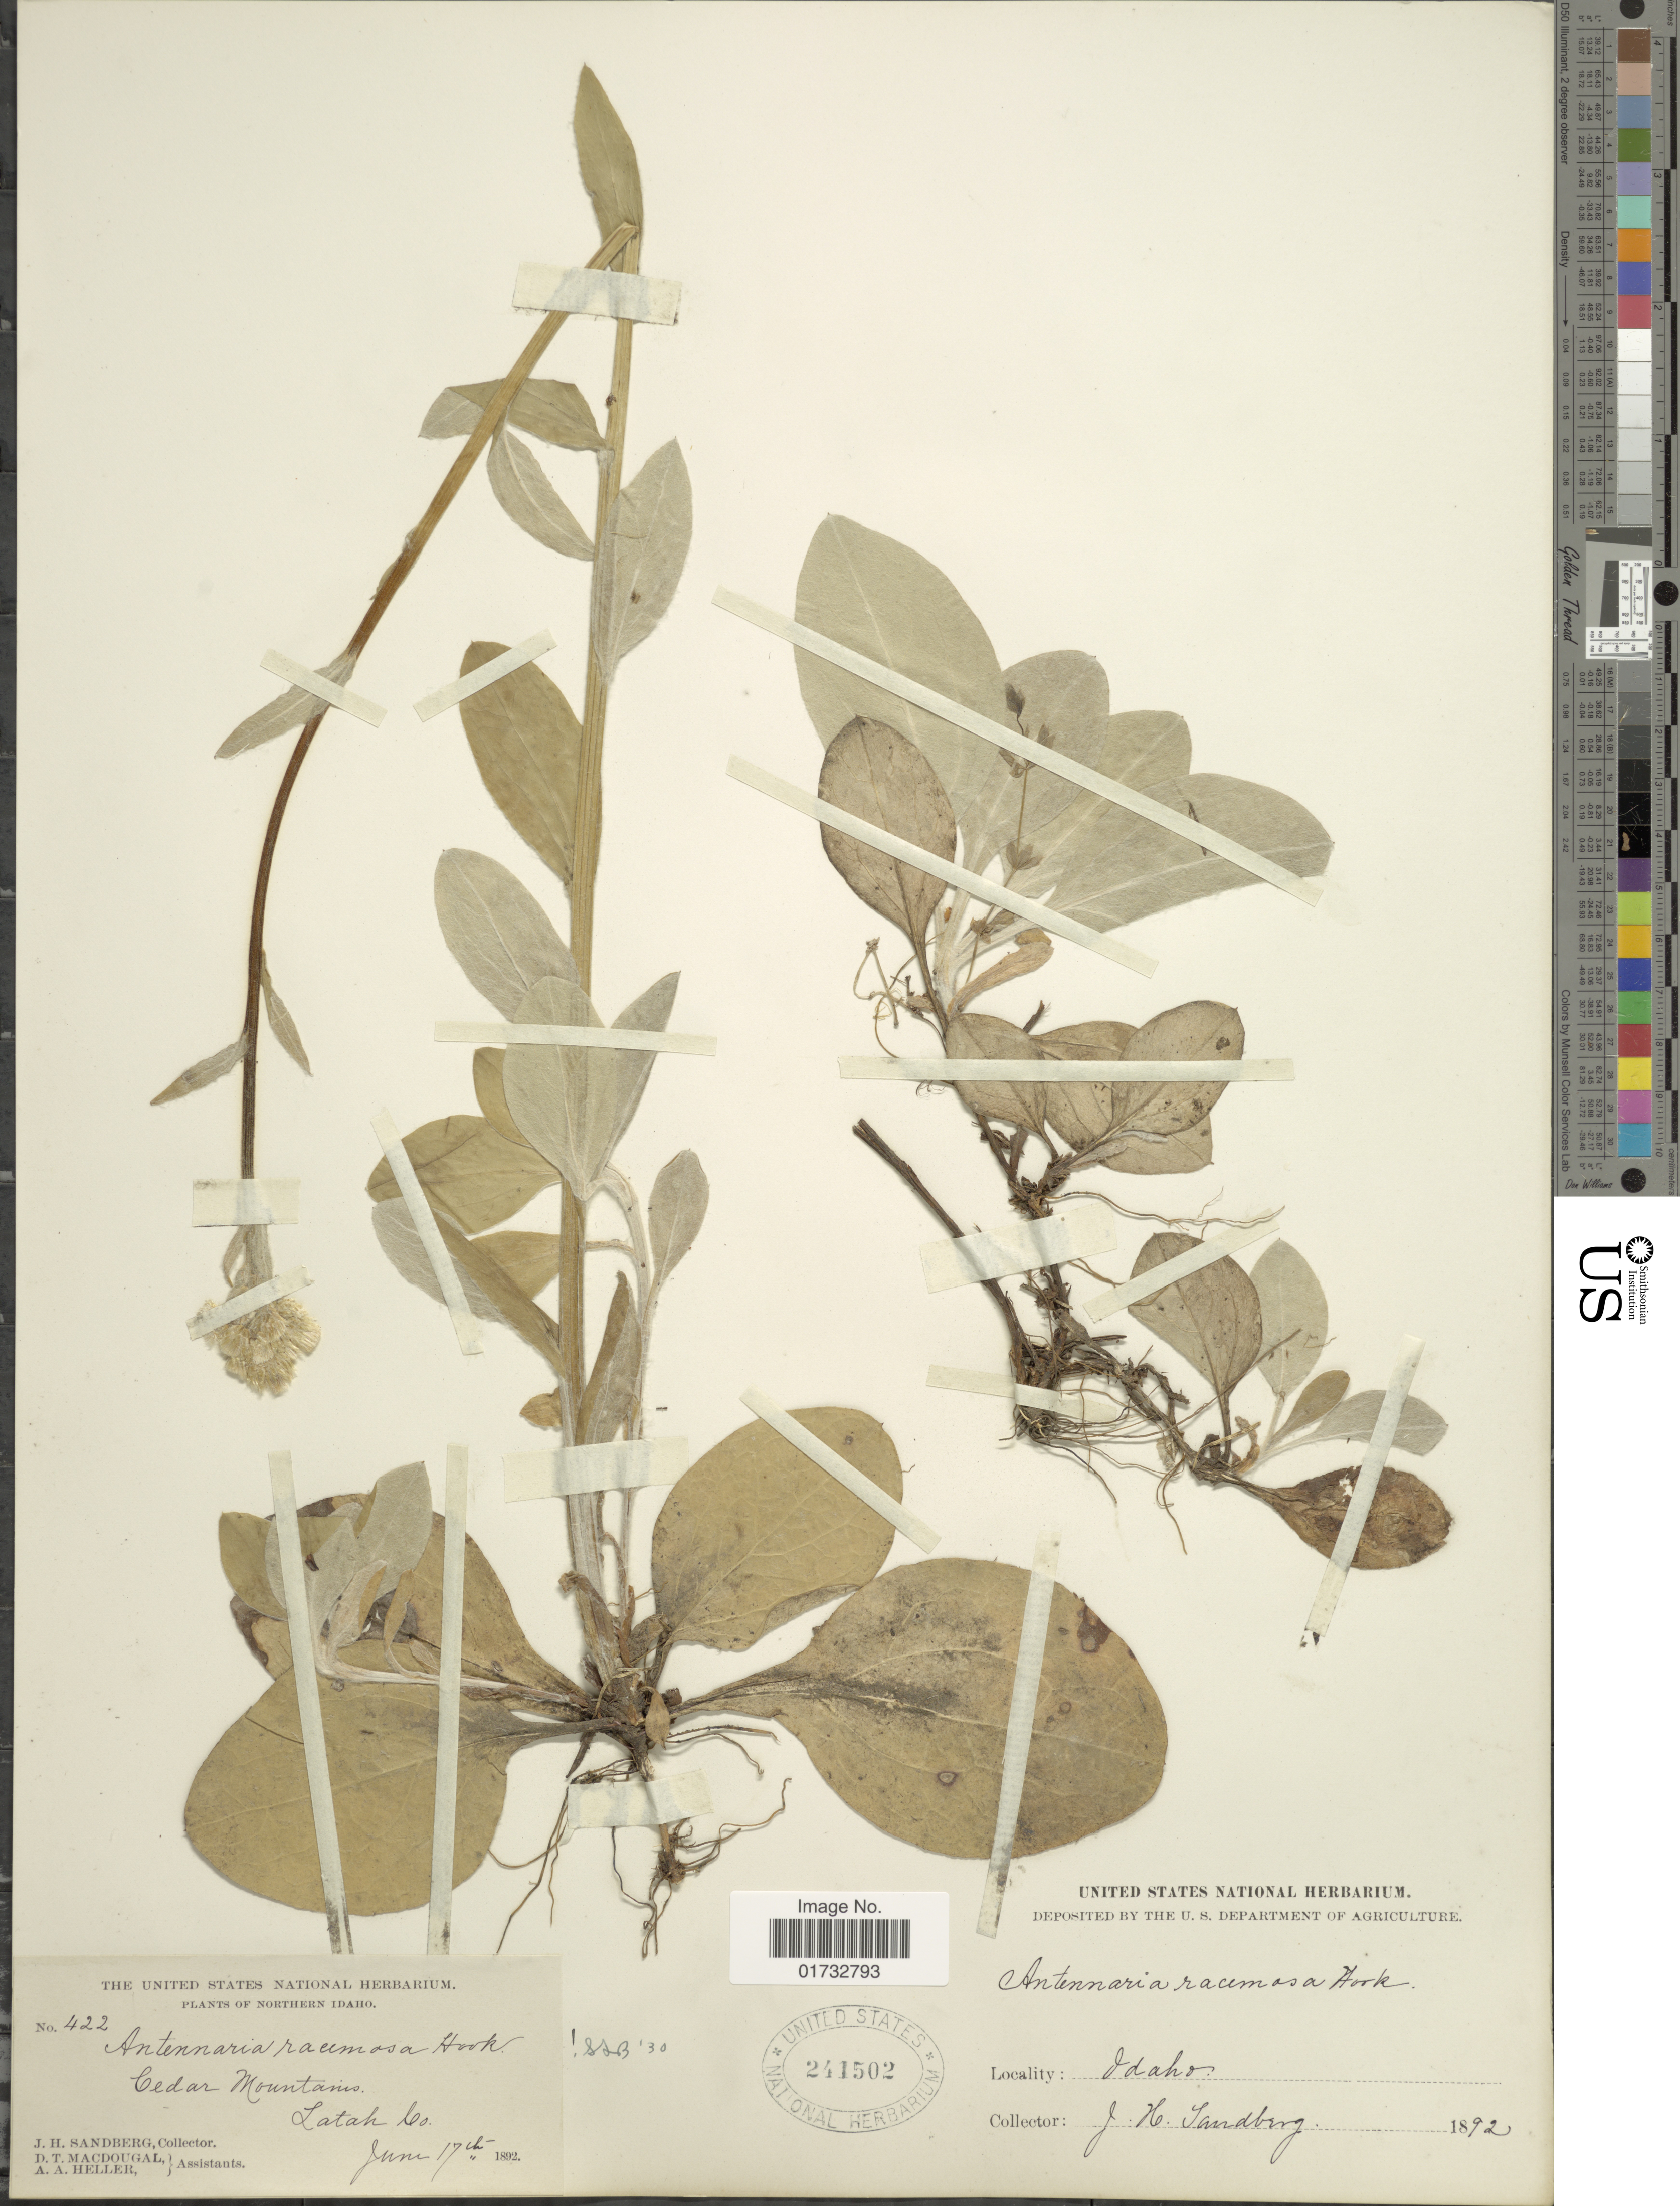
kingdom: Plantae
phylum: Tracheophyta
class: Magnoliopsida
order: Asterales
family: Asteraceae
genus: Antennaria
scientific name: Antennaria racemosa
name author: Hook.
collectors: J. H. Sandberg, D. T. MacDougal & A. A. Heller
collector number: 422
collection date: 1892-06-17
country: United States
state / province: Idaho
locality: Northern Idaho. Cedar Mountains. Latah Co.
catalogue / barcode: US 241502